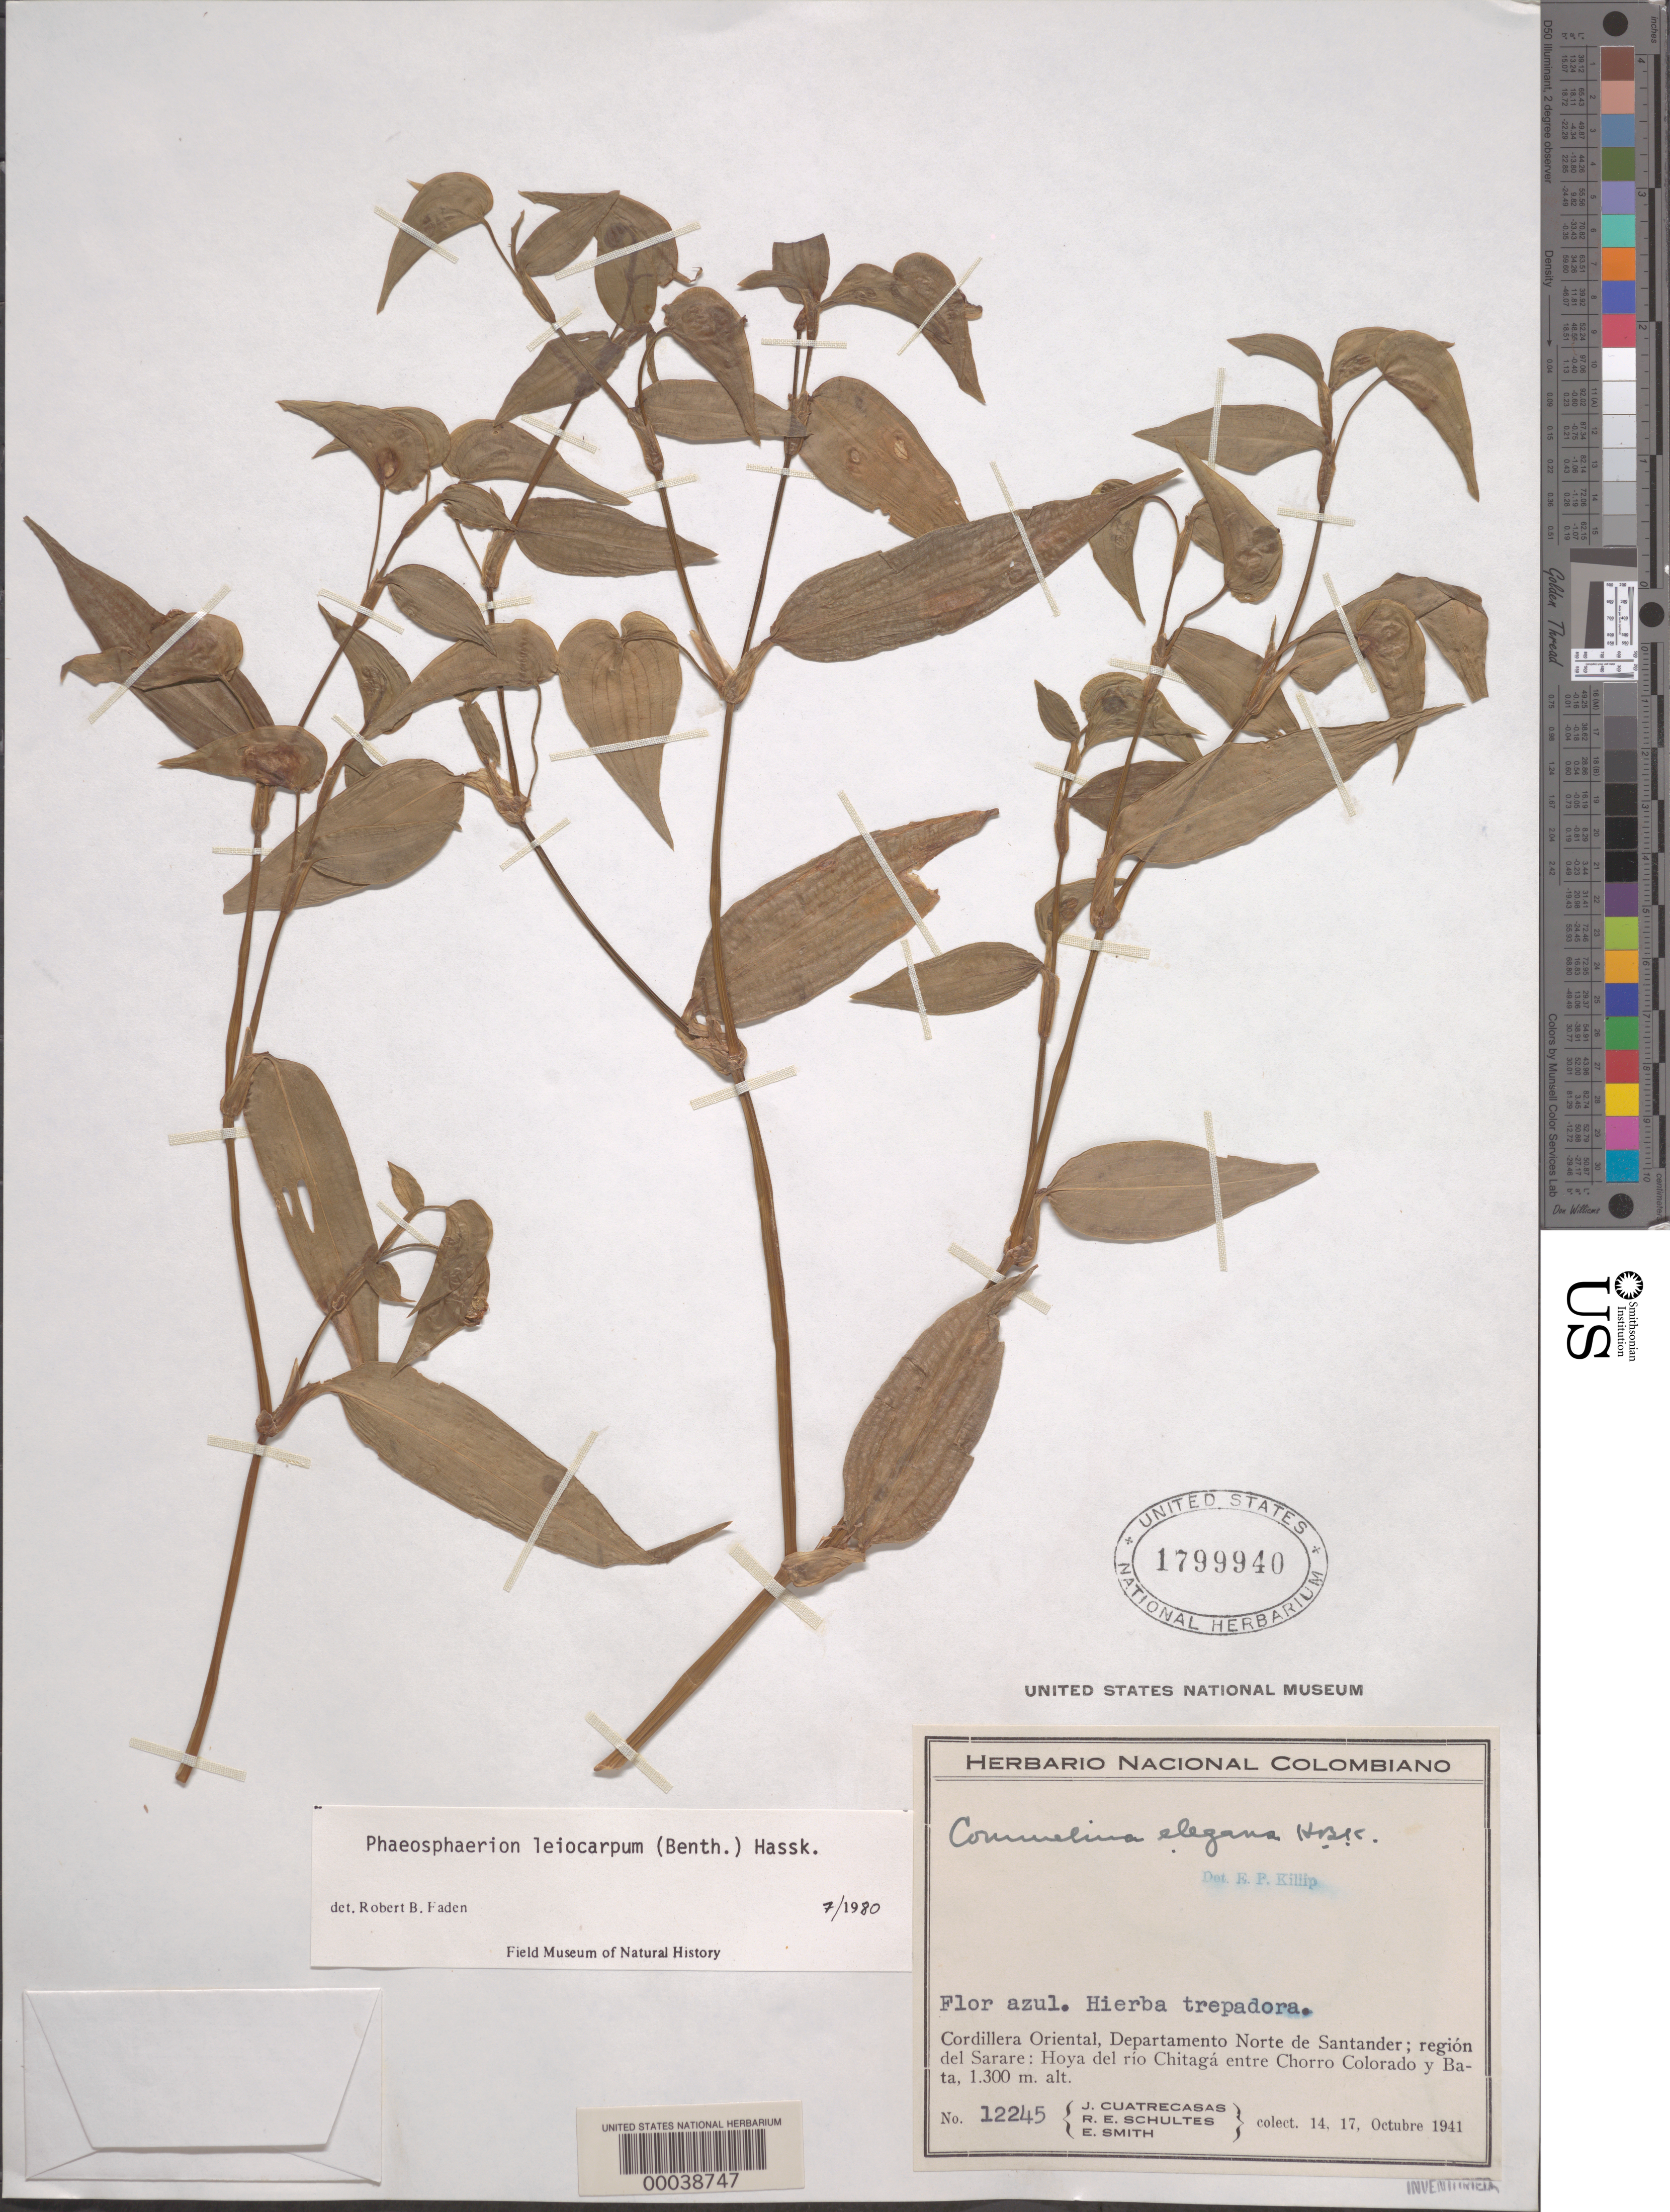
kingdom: Plantae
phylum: Tracheophyta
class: Liliopsida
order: Commelinales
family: Commelinaceae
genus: Commelina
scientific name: Commelina leiocarpa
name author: Benth.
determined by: Faden, Robert B., (US), Smithsonian Institution - National Museum of Natural History (UNITED STATES)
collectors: J. Cuatrecasas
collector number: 12245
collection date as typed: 14 Oct 1941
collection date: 1941-10-14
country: Colombia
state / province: Santander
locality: Cordillera Oriental, between Chorro Colorado and Bata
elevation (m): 1300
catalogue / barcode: US 1799940